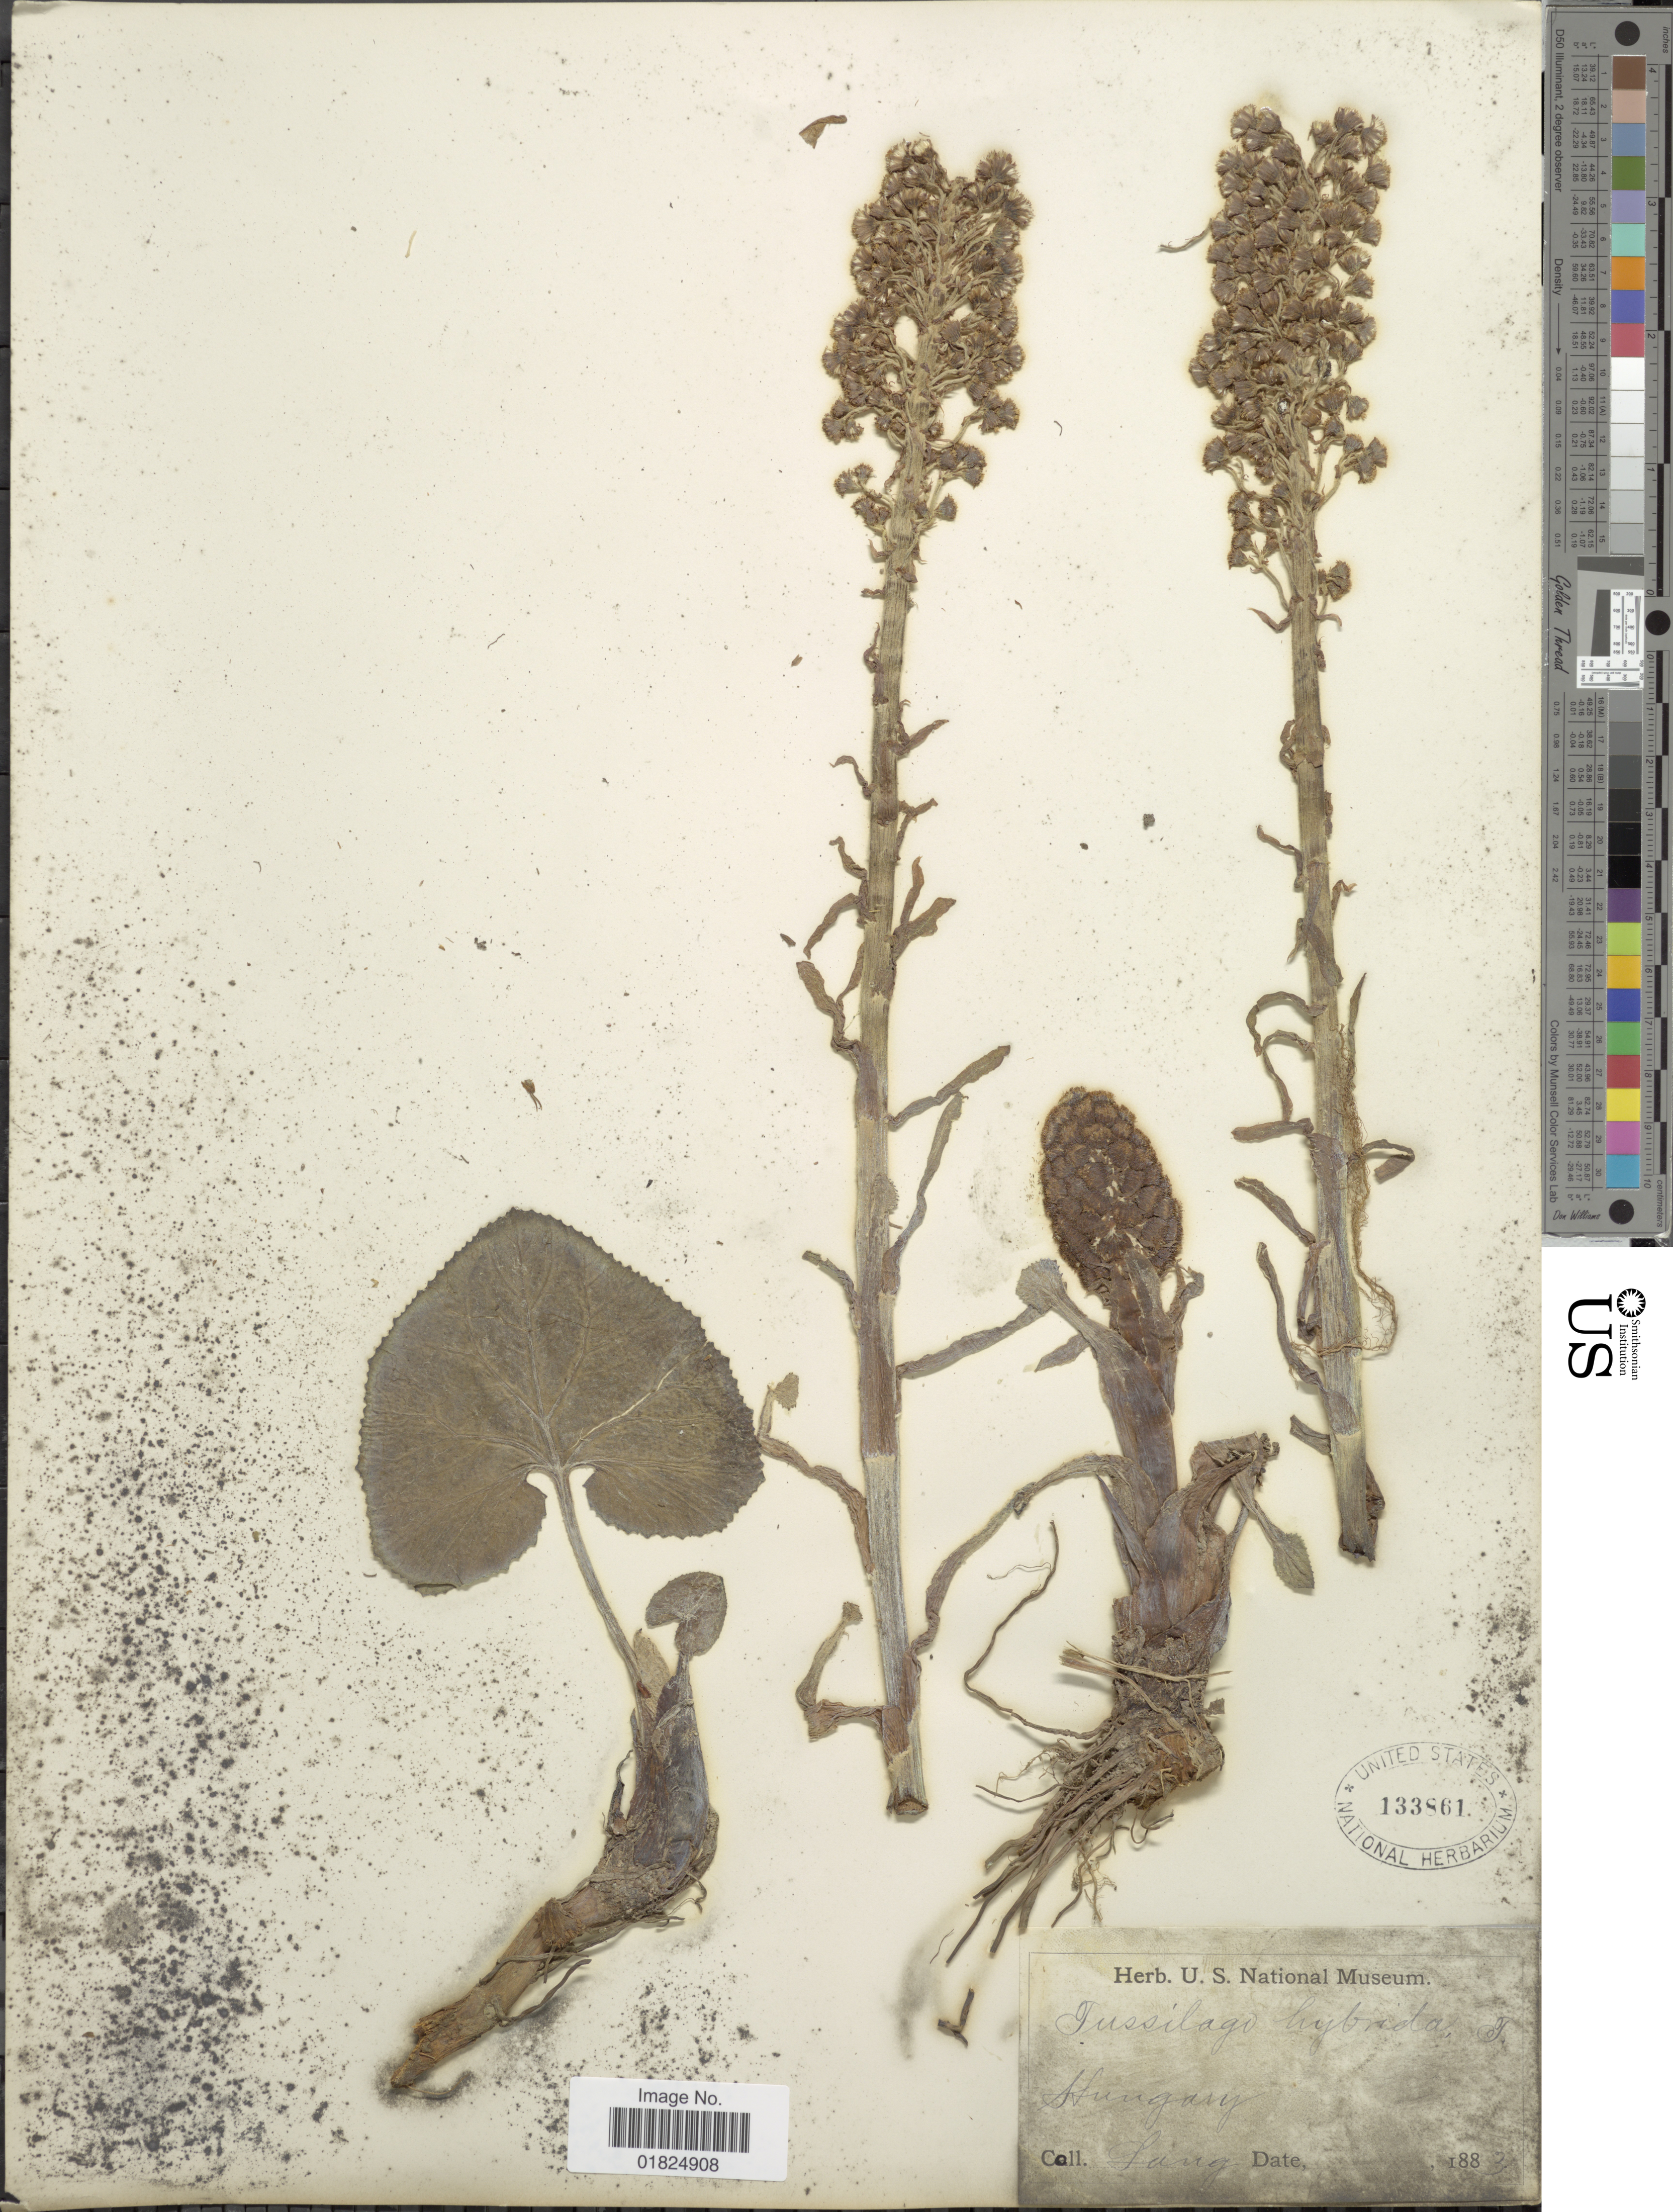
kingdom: Plantae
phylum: Tracheophyta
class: Magnoliopsida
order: Asterales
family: Asteraceae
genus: Petasites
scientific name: Petasites hybridus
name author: (L.) G. Gaertn. et al.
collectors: -- Lang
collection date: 1883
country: Hungary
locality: Hungary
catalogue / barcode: US 133861